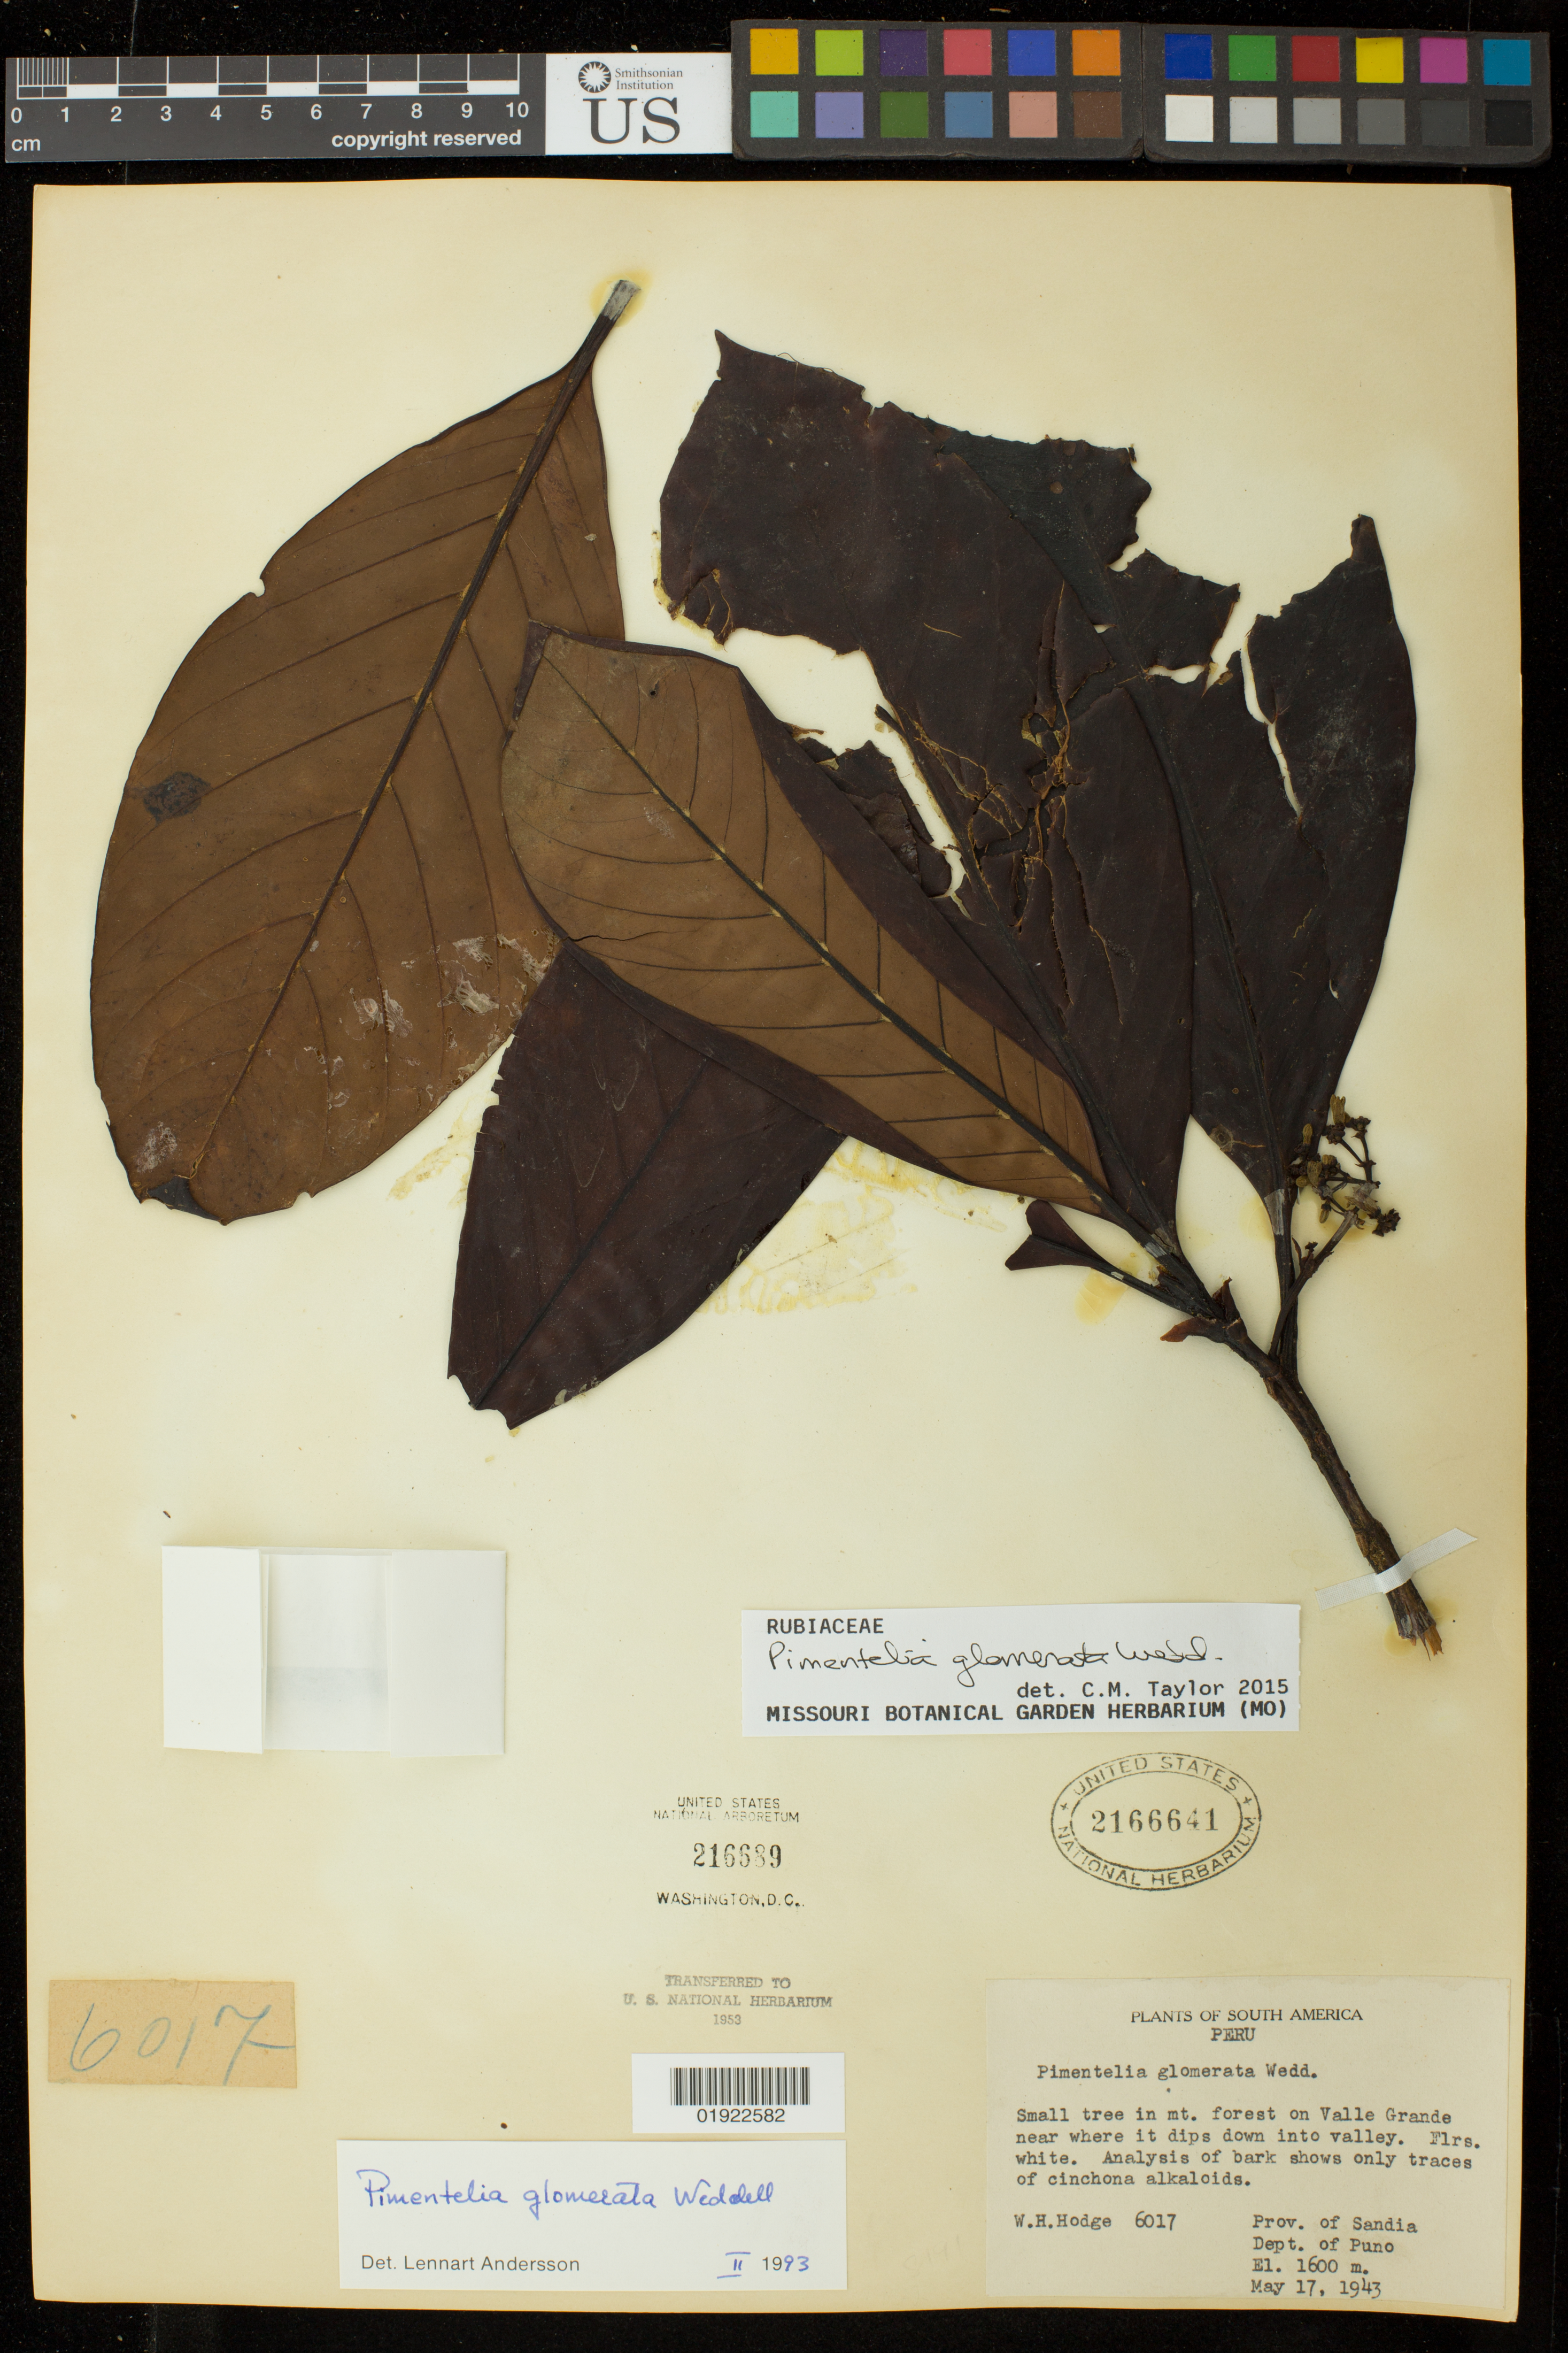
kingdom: Plantae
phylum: Tracheophyta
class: Magnoliopsida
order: Gentianales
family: Rubiaceae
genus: Pimentelia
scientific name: Pimentelia glomerata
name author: Wedd.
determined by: Taylor, Charlotte M.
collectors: W. Hodge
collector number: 6017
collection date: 1943-05-17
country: Peru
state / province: Puno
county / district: Sandia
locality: Forest on Valle Grande near where it dips down into valley.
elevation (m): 1600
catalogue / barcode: US 2166641